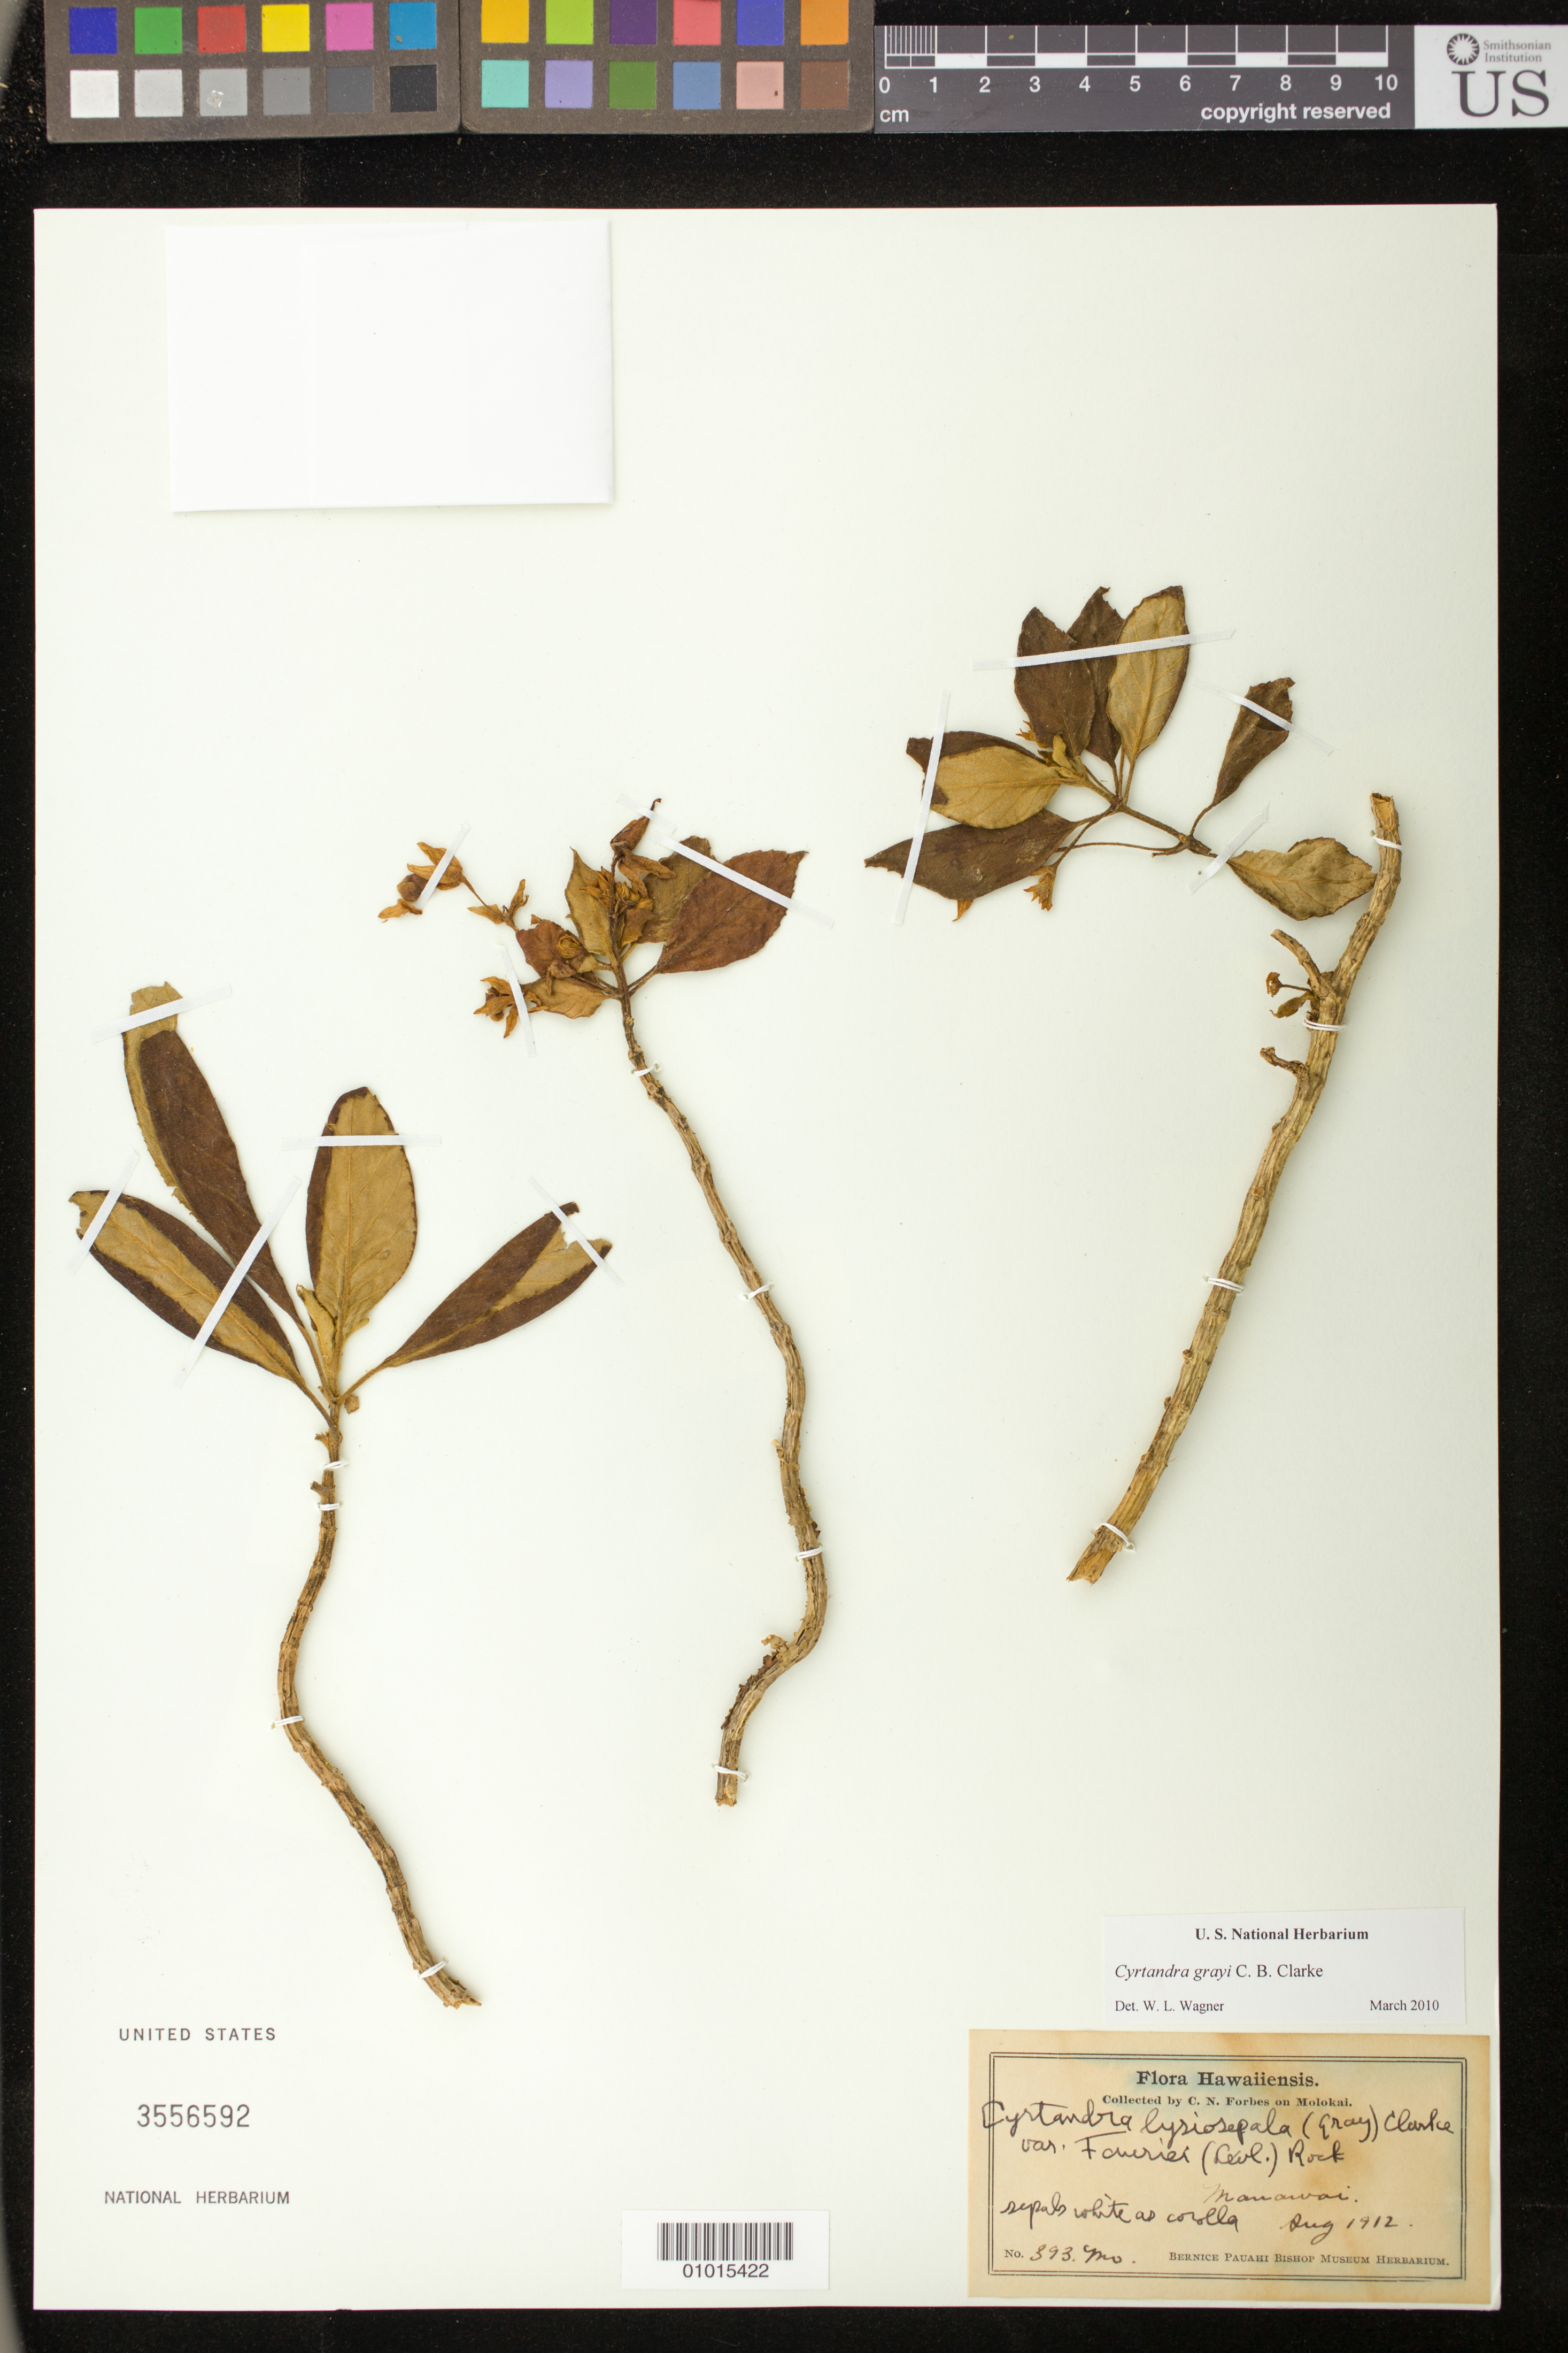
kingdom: Plantae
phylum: Tracheophyta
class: Magnoliopsida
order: Lamiales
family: Gesneriaceae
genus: Cyrtandra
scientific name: Cyrtandra grayi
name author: C.B. Clarke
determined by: Wagner, W. L., (BOT), Smithsonian Institution - National Museum of Natural History (UNITED STATES)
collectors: C. N. Forbes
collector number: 393.Mo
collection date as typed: Aug 1912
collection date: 1912-08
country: United States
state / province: Hawaii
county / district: Maui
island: Moloka'i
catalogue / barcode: US 3556592